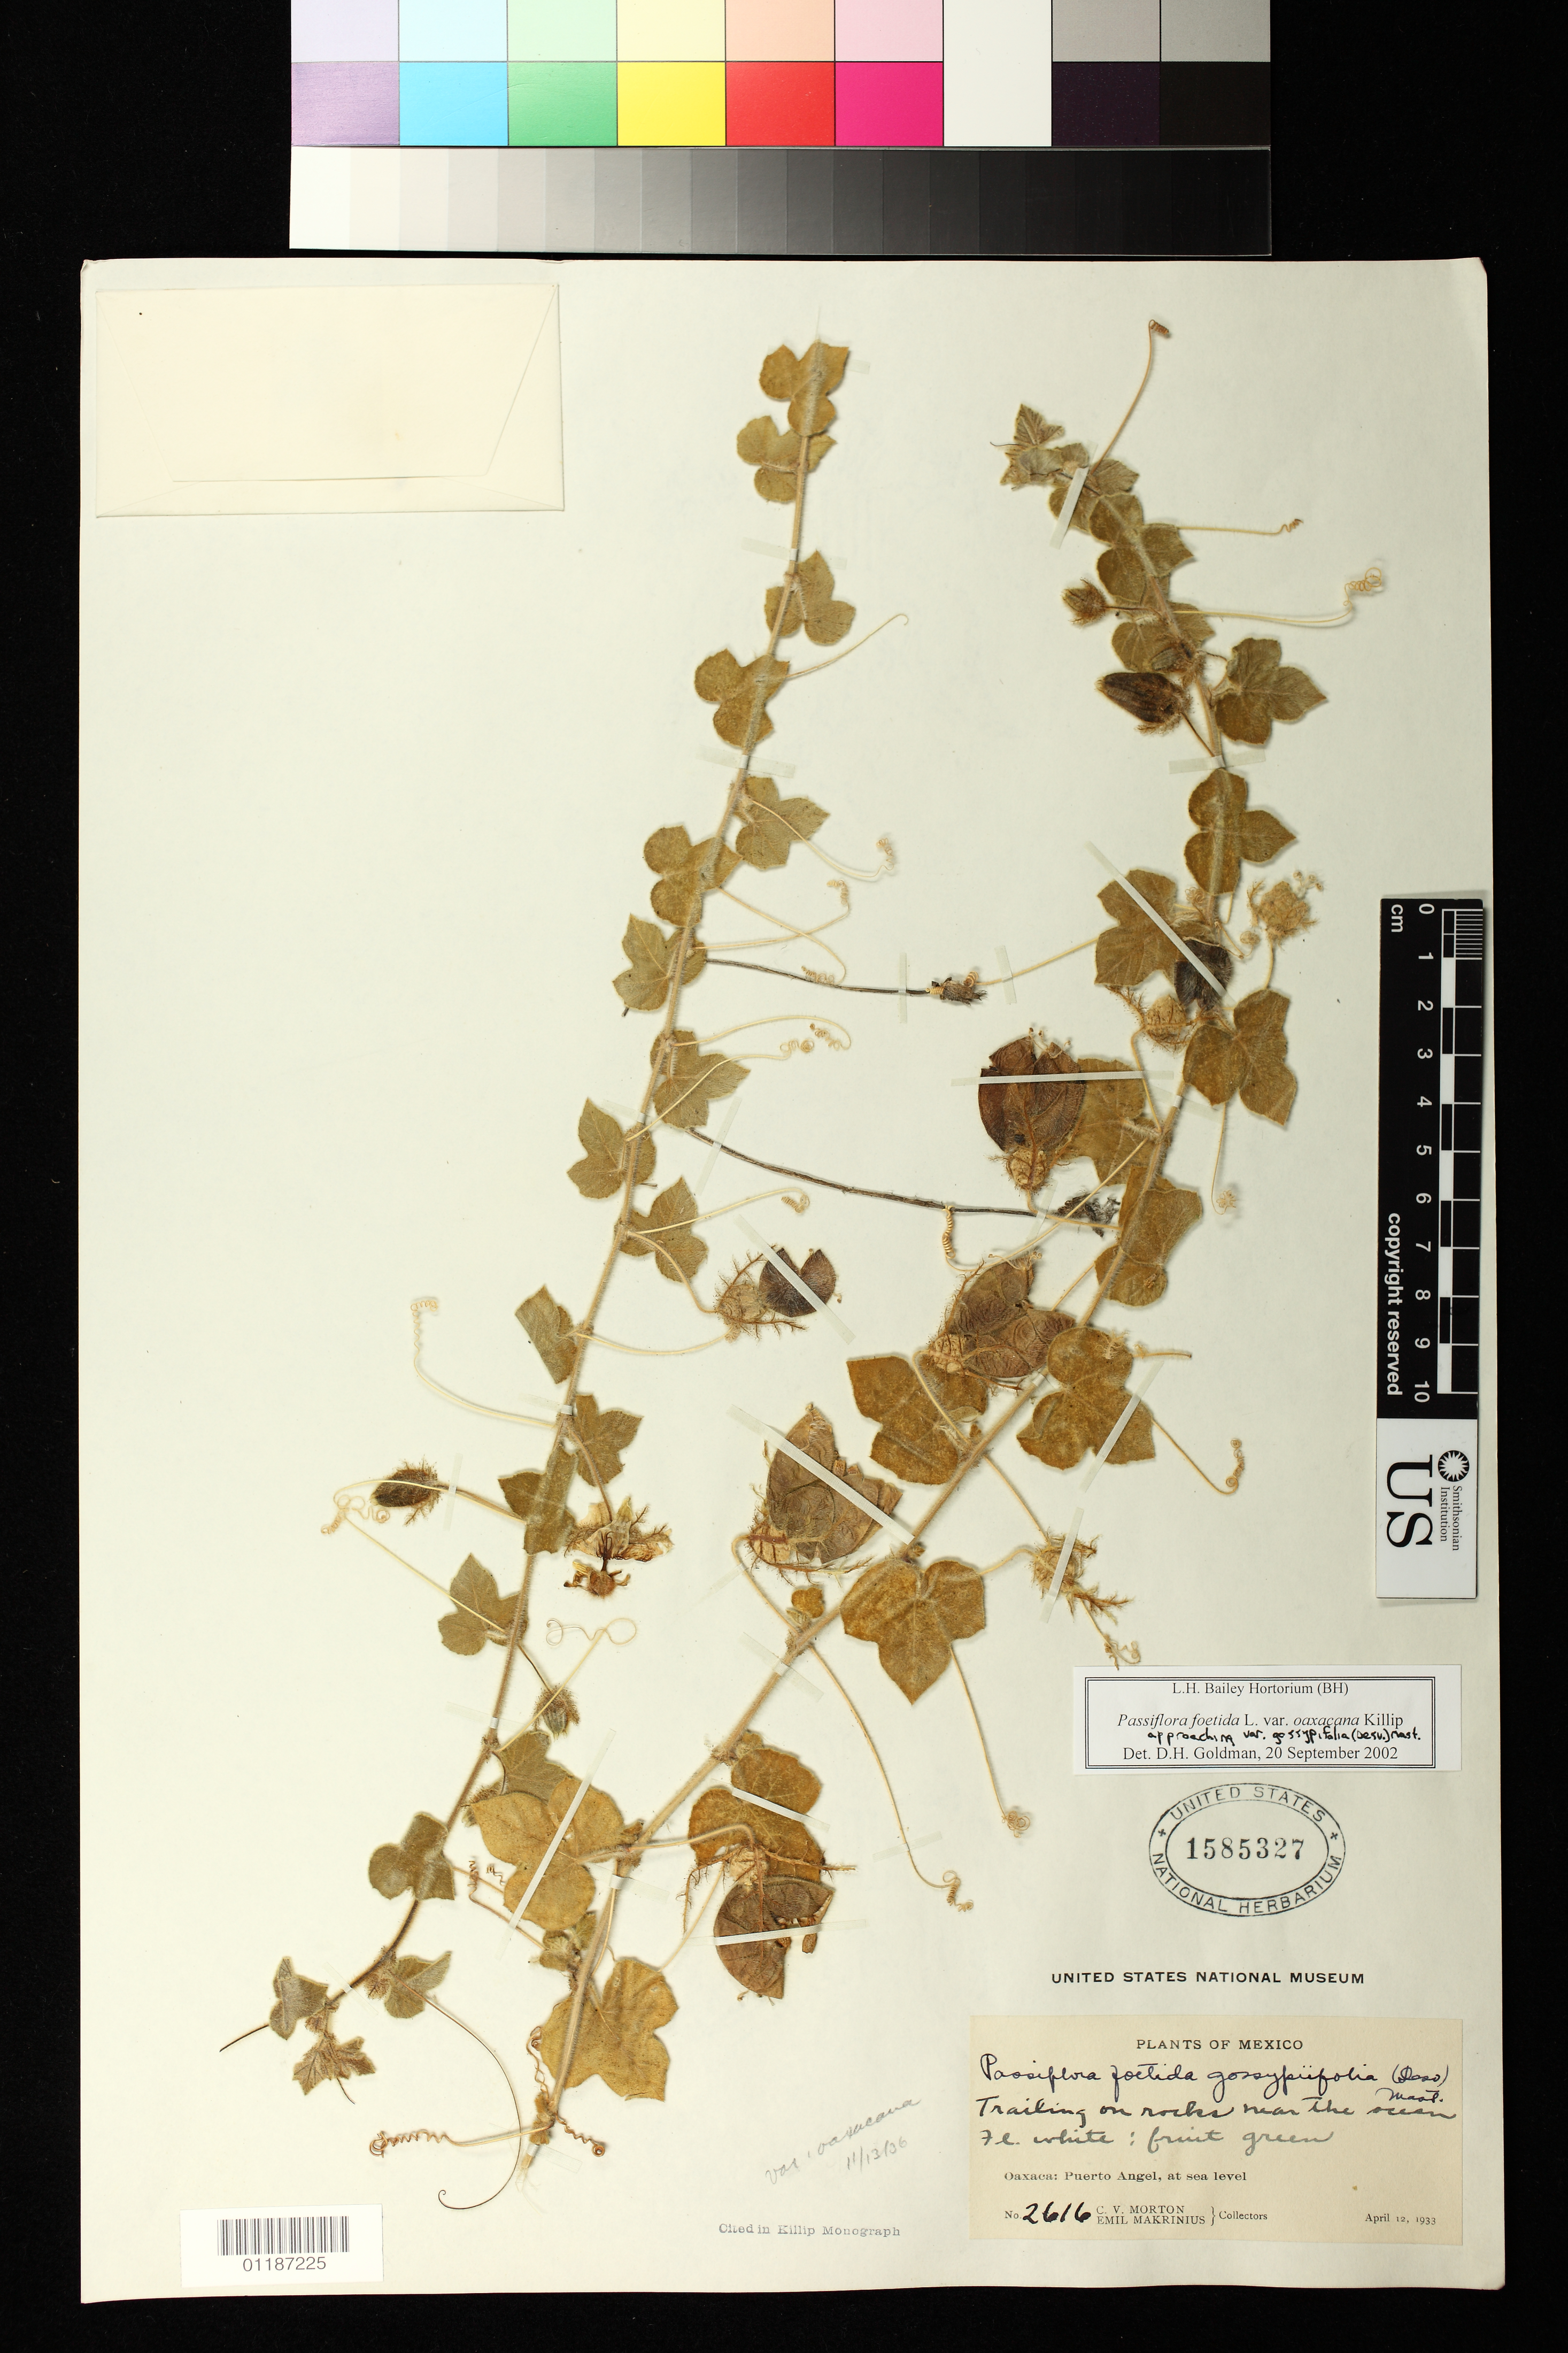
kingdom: Plantae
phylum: Tracheophyta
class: Magnoliopsida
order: Malpighiales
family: Passifloraceae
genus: Passiflora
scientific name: Passiflora foetida var. oaxacana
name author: Killip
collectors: C. V. Morton & E. Makrinius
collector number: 2616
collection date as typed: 12 Apr 1933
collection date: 1933-04-12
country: Mexico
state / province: Oaxaca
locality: Puerto angel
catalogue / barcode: US 1585327